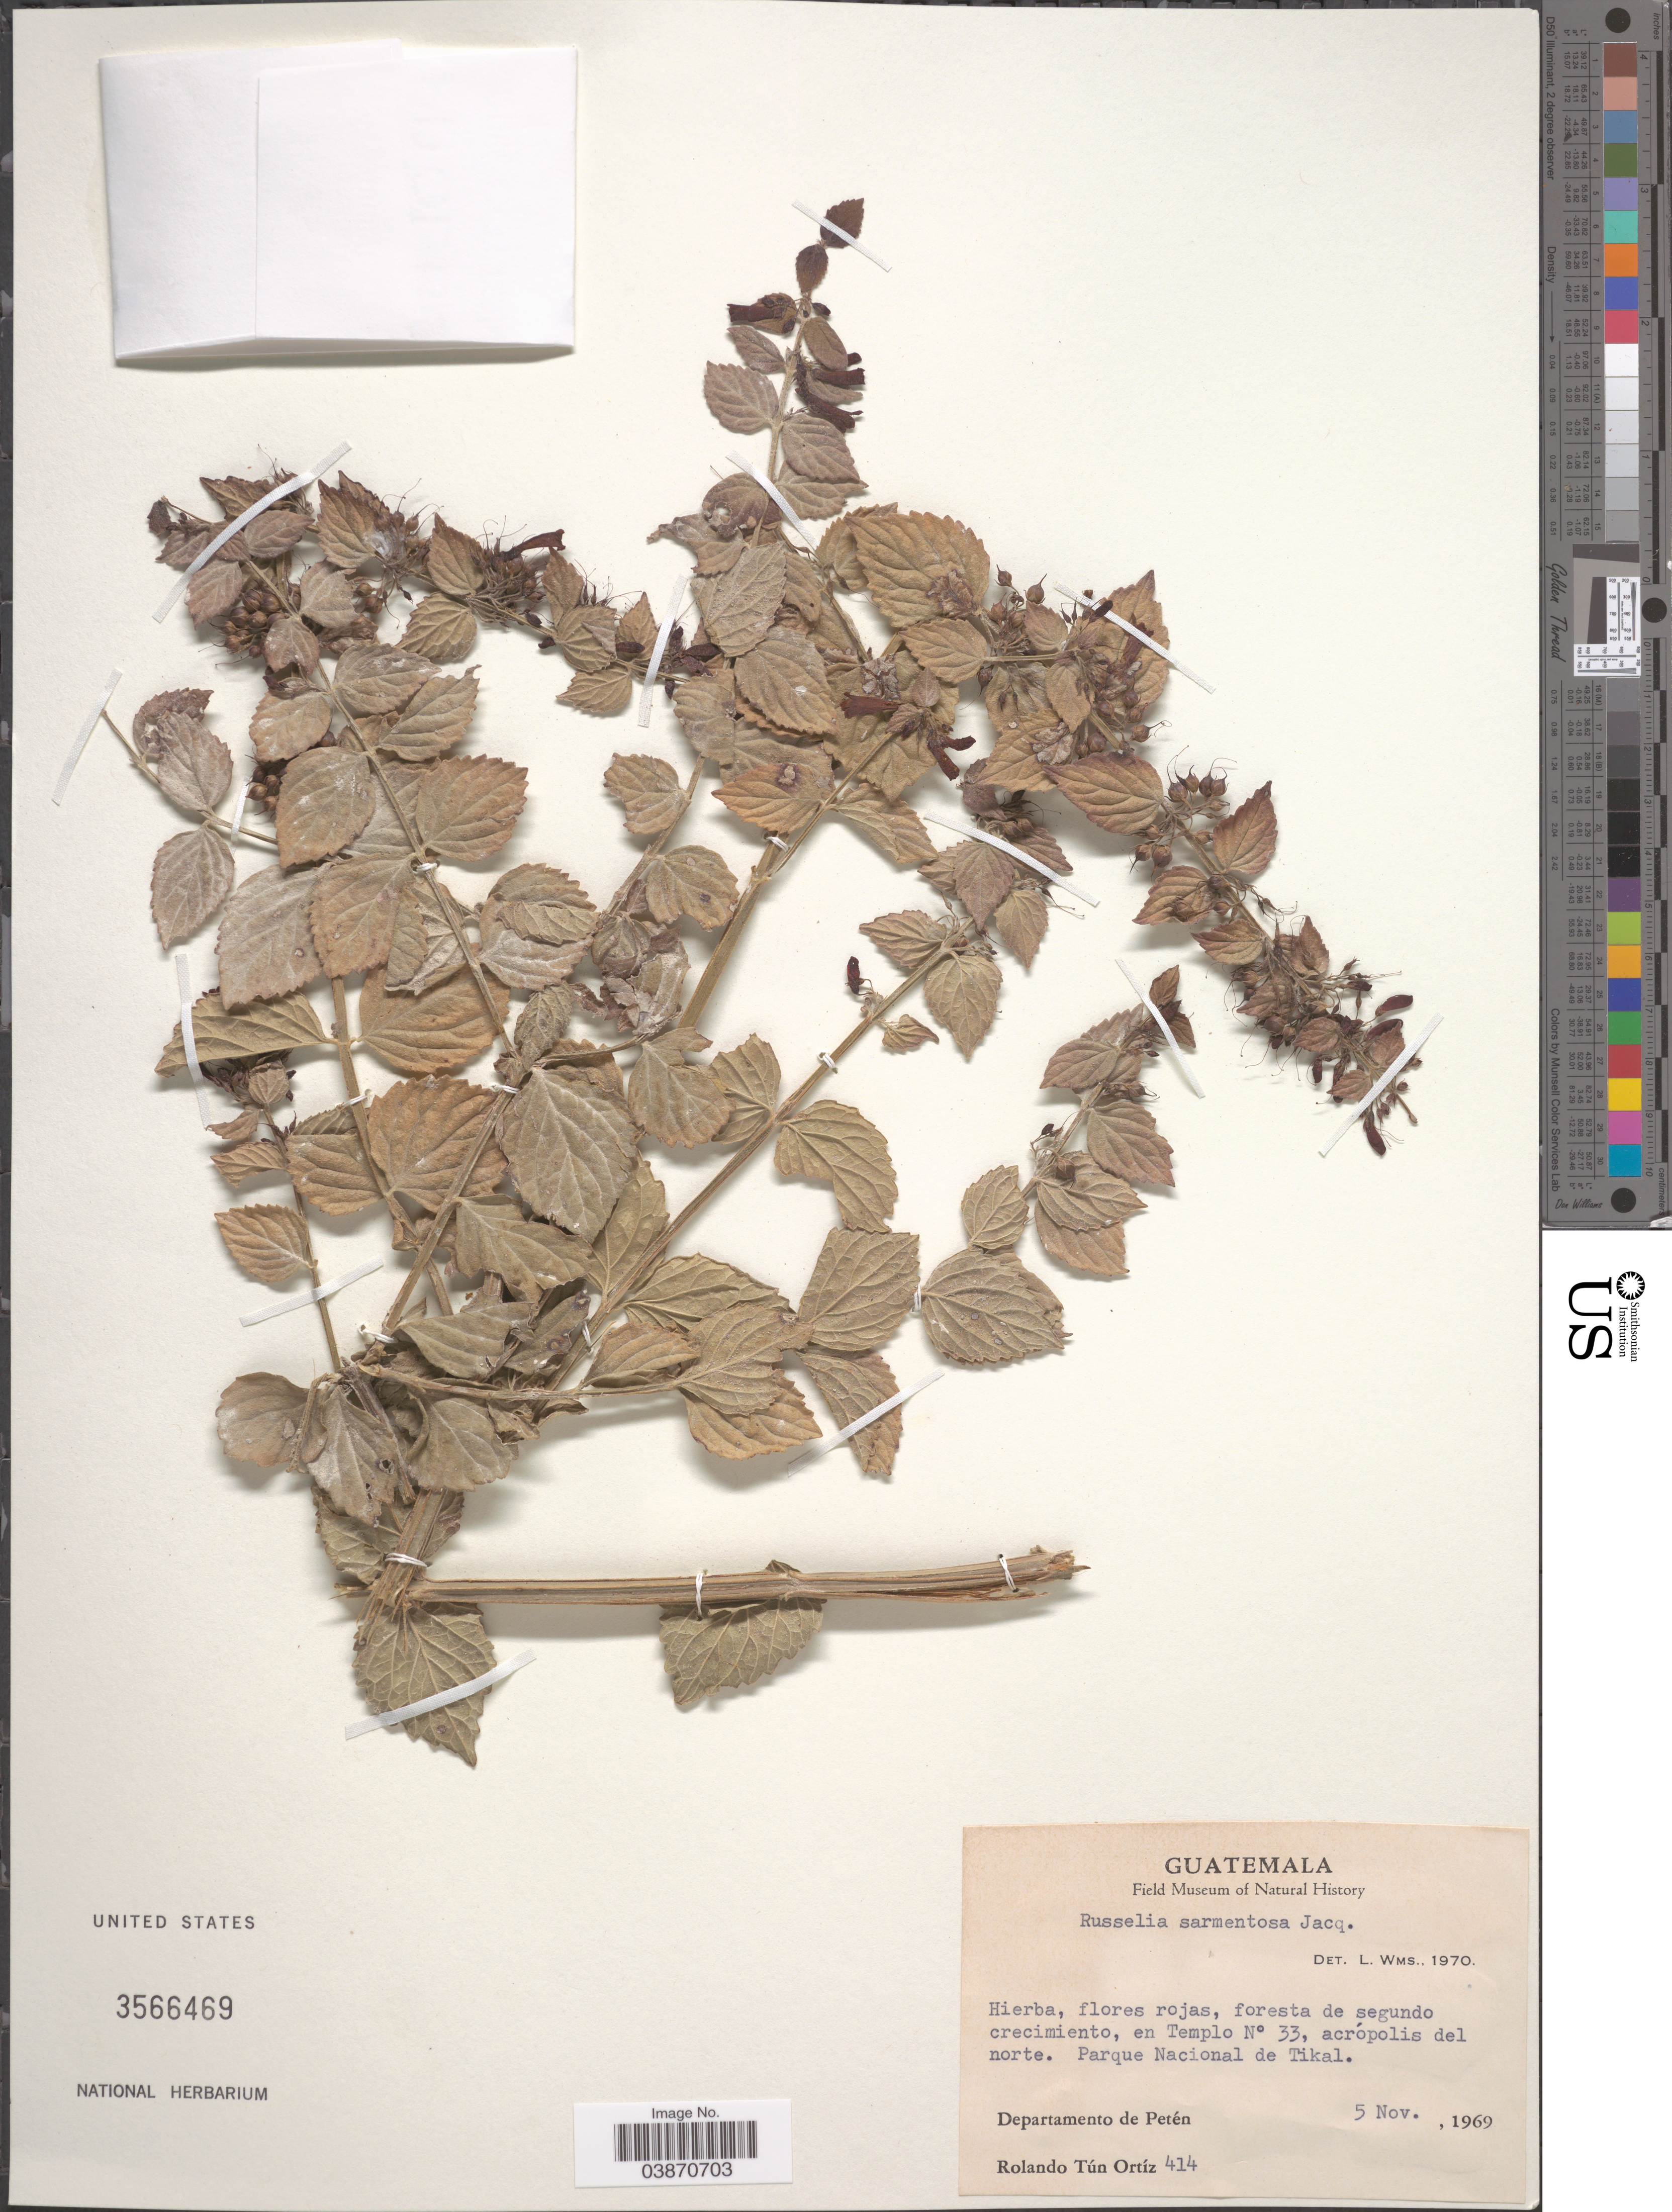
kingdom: Plantae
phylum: Tracheophyta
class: Magnoliopsida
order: Lamiales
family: Plantaginaceae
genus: Russelia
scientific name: Russelia sarmentosa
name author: Jacq.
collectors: R. T. Ortíz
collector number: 414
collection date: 1969-11-05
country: Guatemala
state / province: El Peten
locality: Foresta de segundo crecimiento, en Templo Nº 33, acrópolis del norte. Parque Nacional de Tikal. Departamento de Petén.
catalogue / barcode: US 3566469